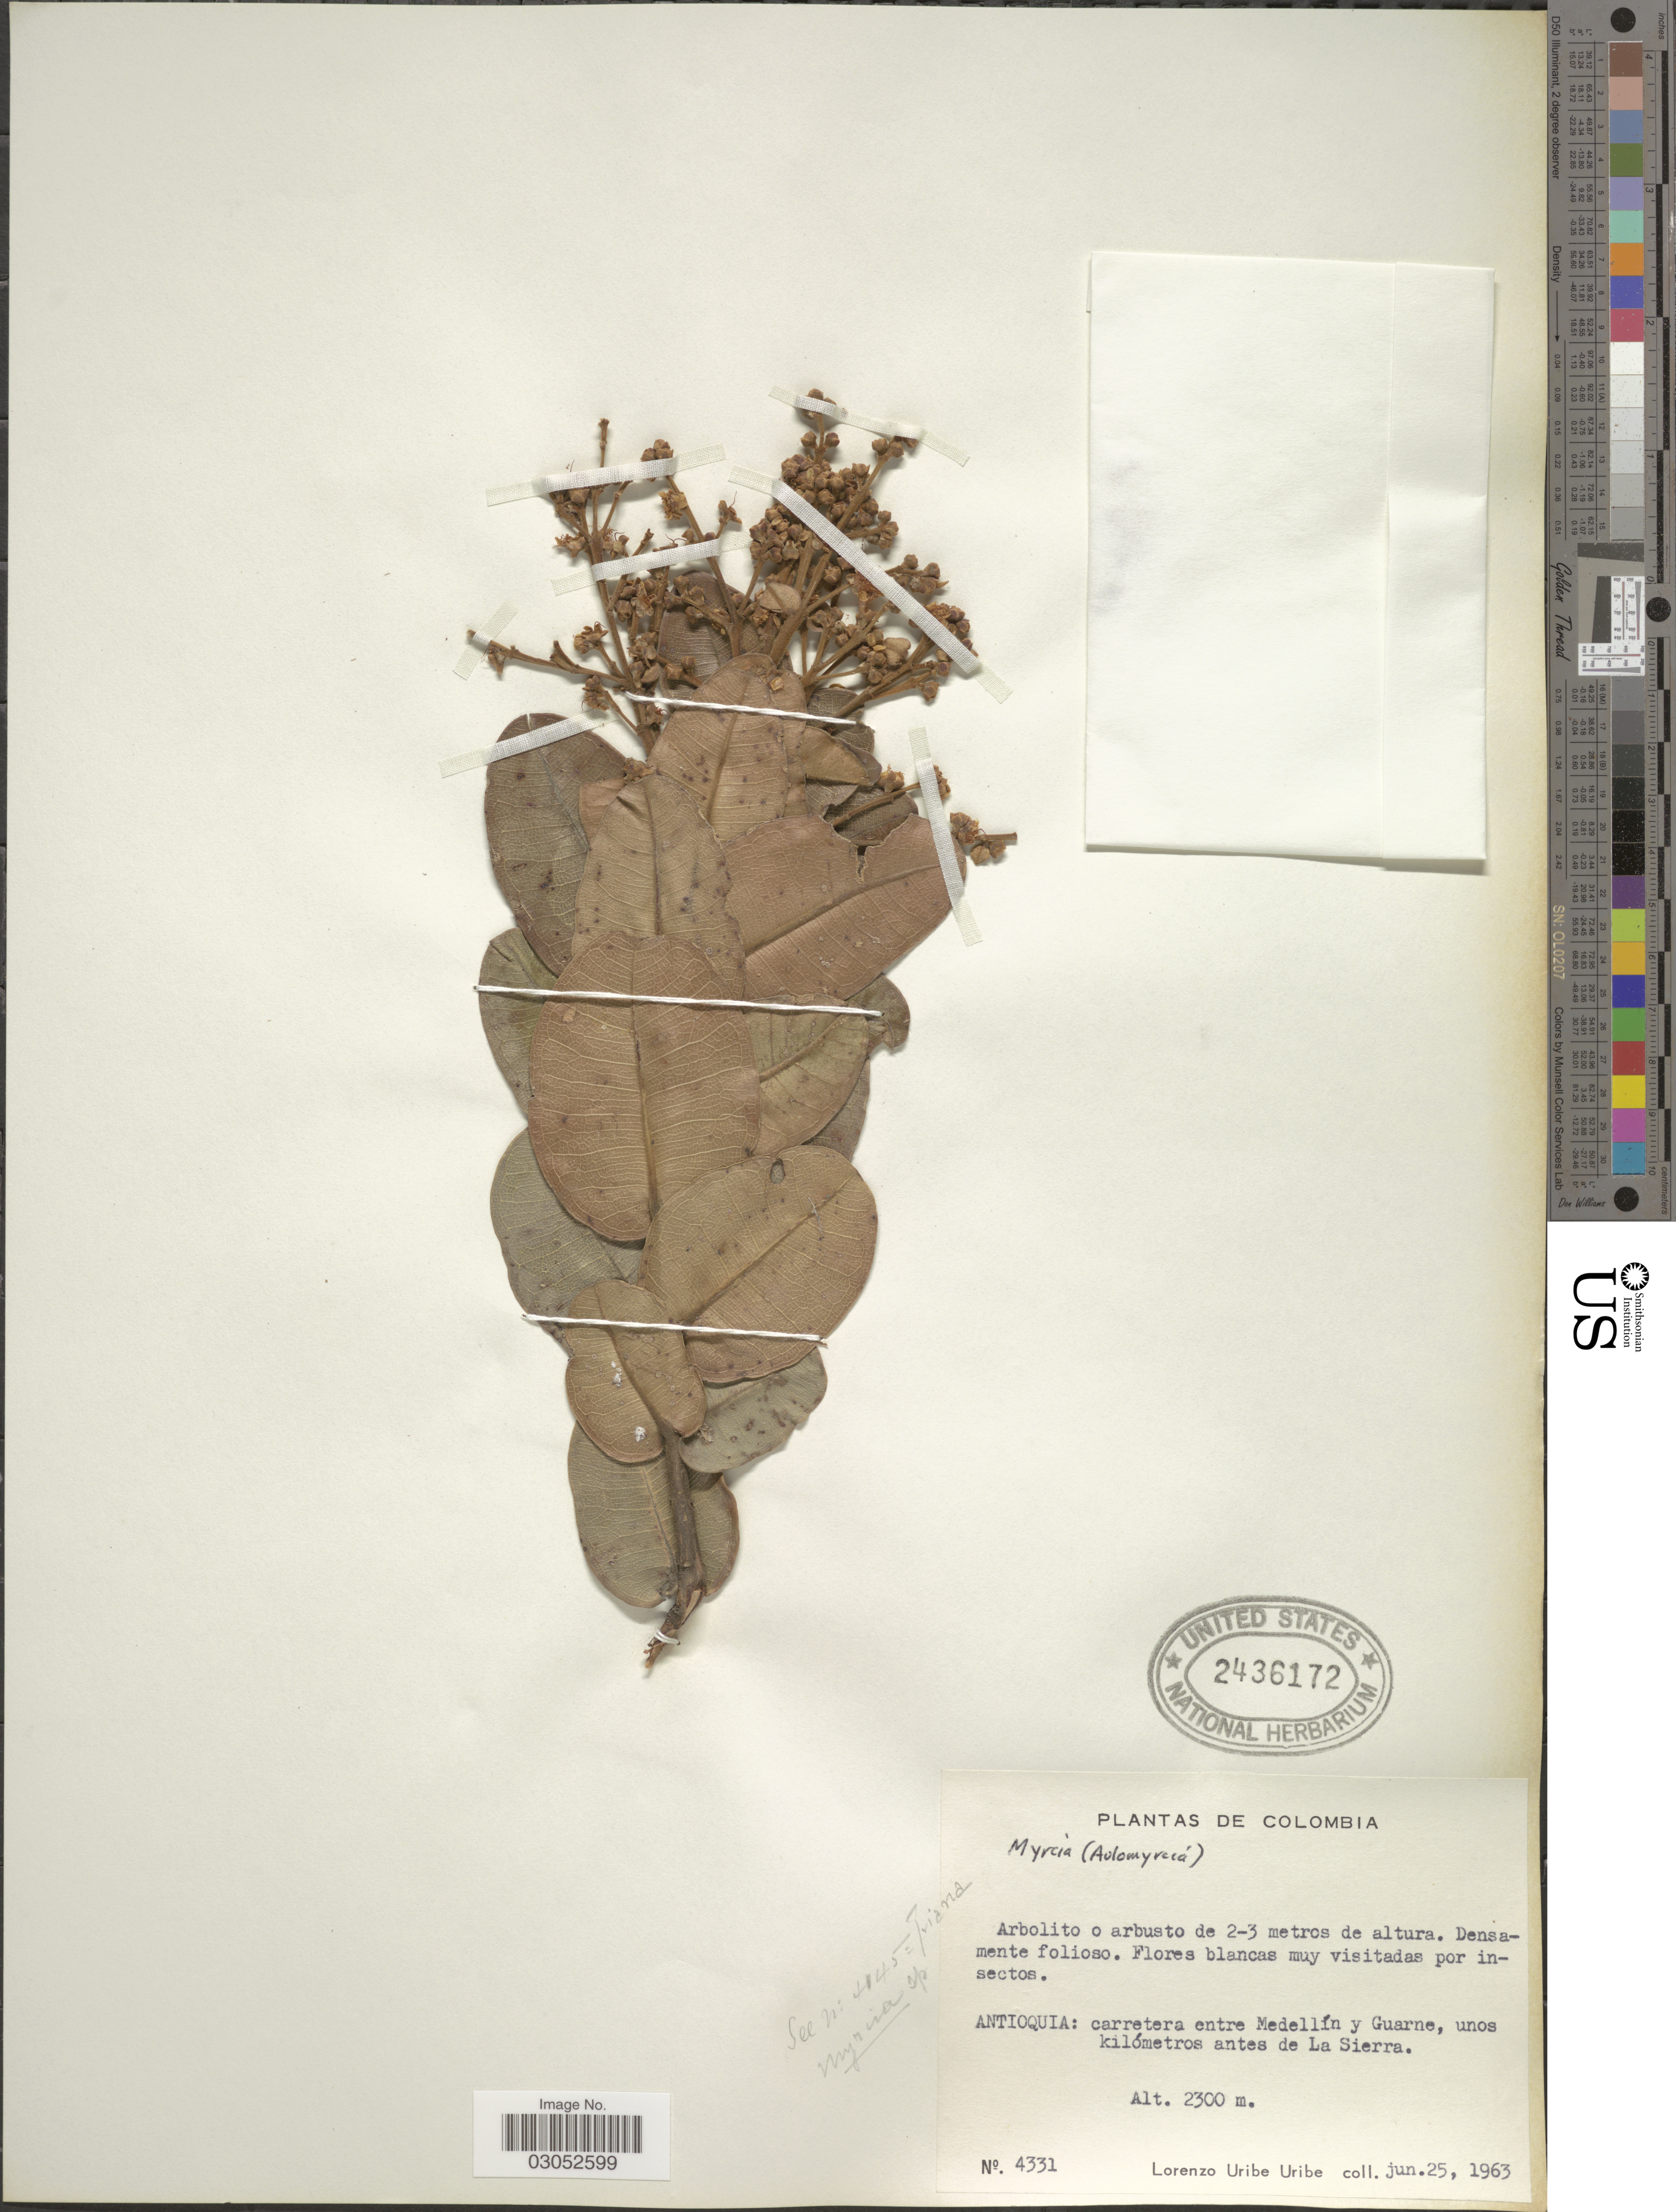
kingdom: Plantae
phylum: Tracheophyta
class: Magnoliopsida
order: Myrtales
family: Myrtaceae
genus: Myrcia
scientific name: Myrcia subsessilis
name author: O. Berg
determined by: Parra-O, Carlos A., Instituto de Ciencias Naturales - Universidad Nacional de Colombia (COLOMBIA)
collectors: L. Uribe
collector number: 4331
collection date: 1963-06-25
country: Colombia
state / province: Antioquia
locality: Antioquia: carretera entre Medellín y Guarne, unos kilómetros antes de La Sierra.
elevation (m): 2300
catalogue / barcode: US 2436172